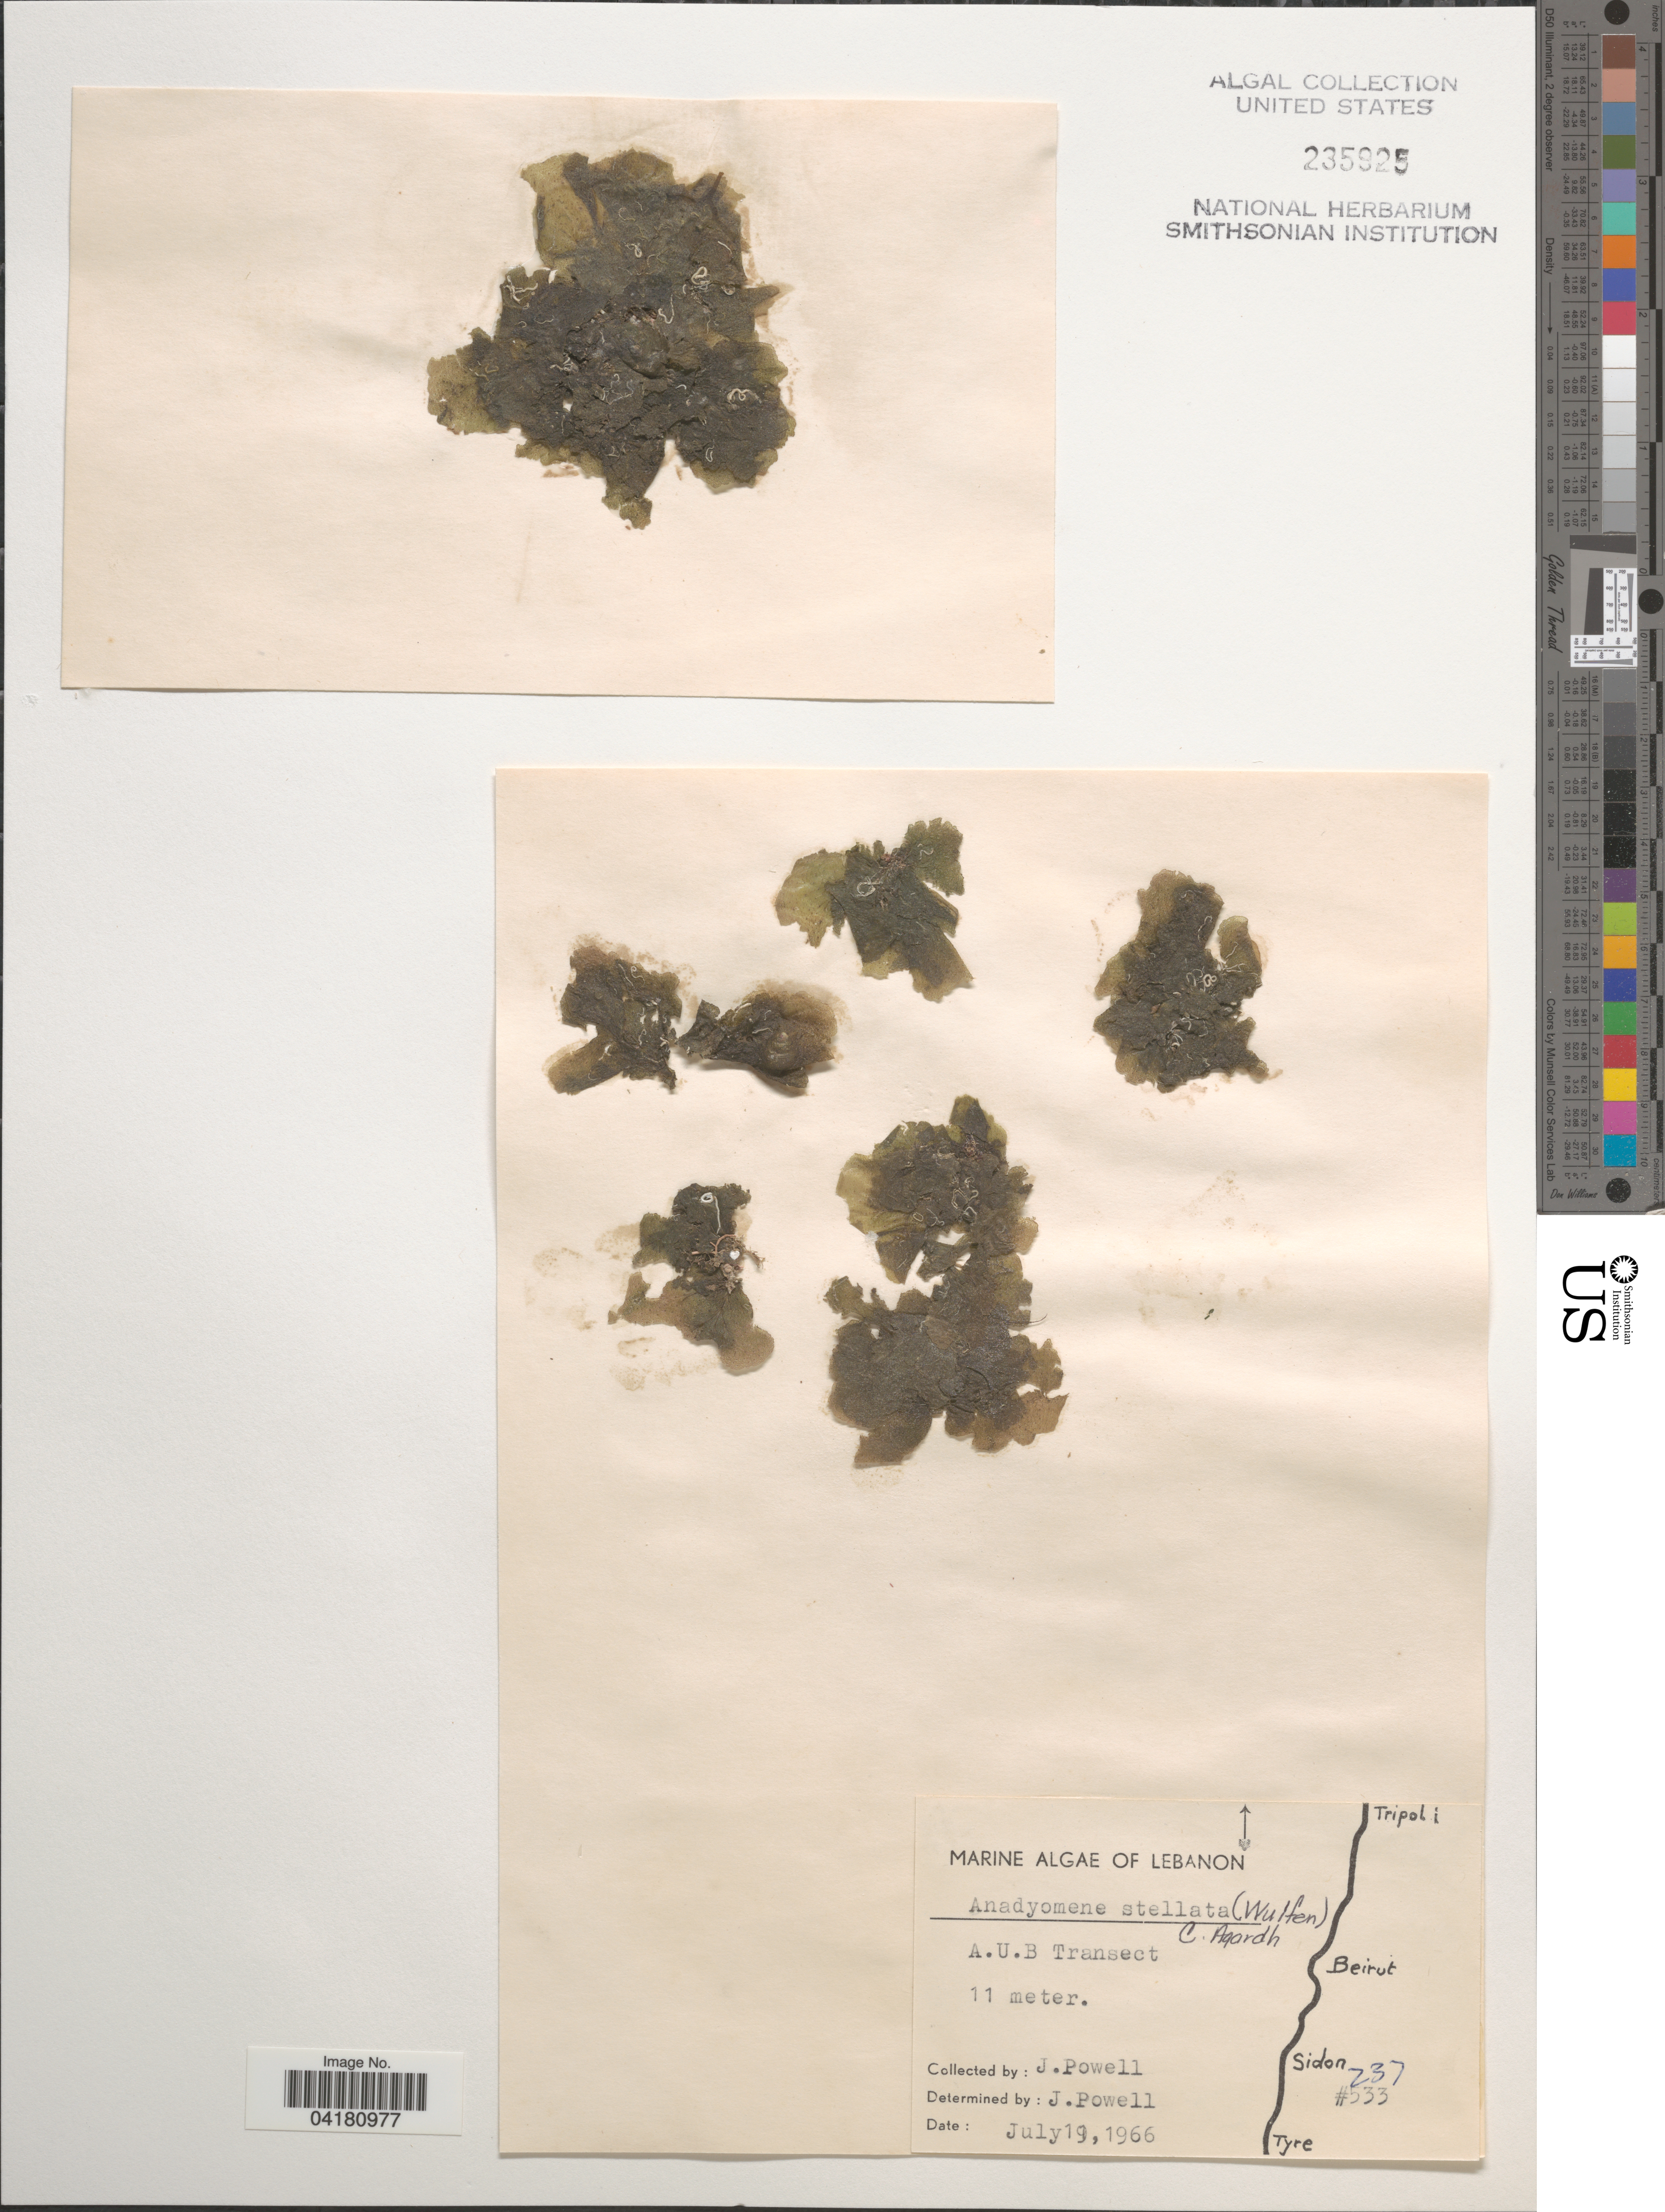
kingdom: Plantae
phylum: Chlorophyta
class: Ulvophyceae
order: Cladophorales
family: Anadyomenaceae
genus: Anadyomene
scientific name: Anadyomene stellata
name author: (Wulfen) C. Agardh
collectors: J. Powell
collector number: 533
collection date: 1966-07-19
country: Lebanon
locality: A.U.B. Transect. 11 meter.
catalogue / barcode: US 235925